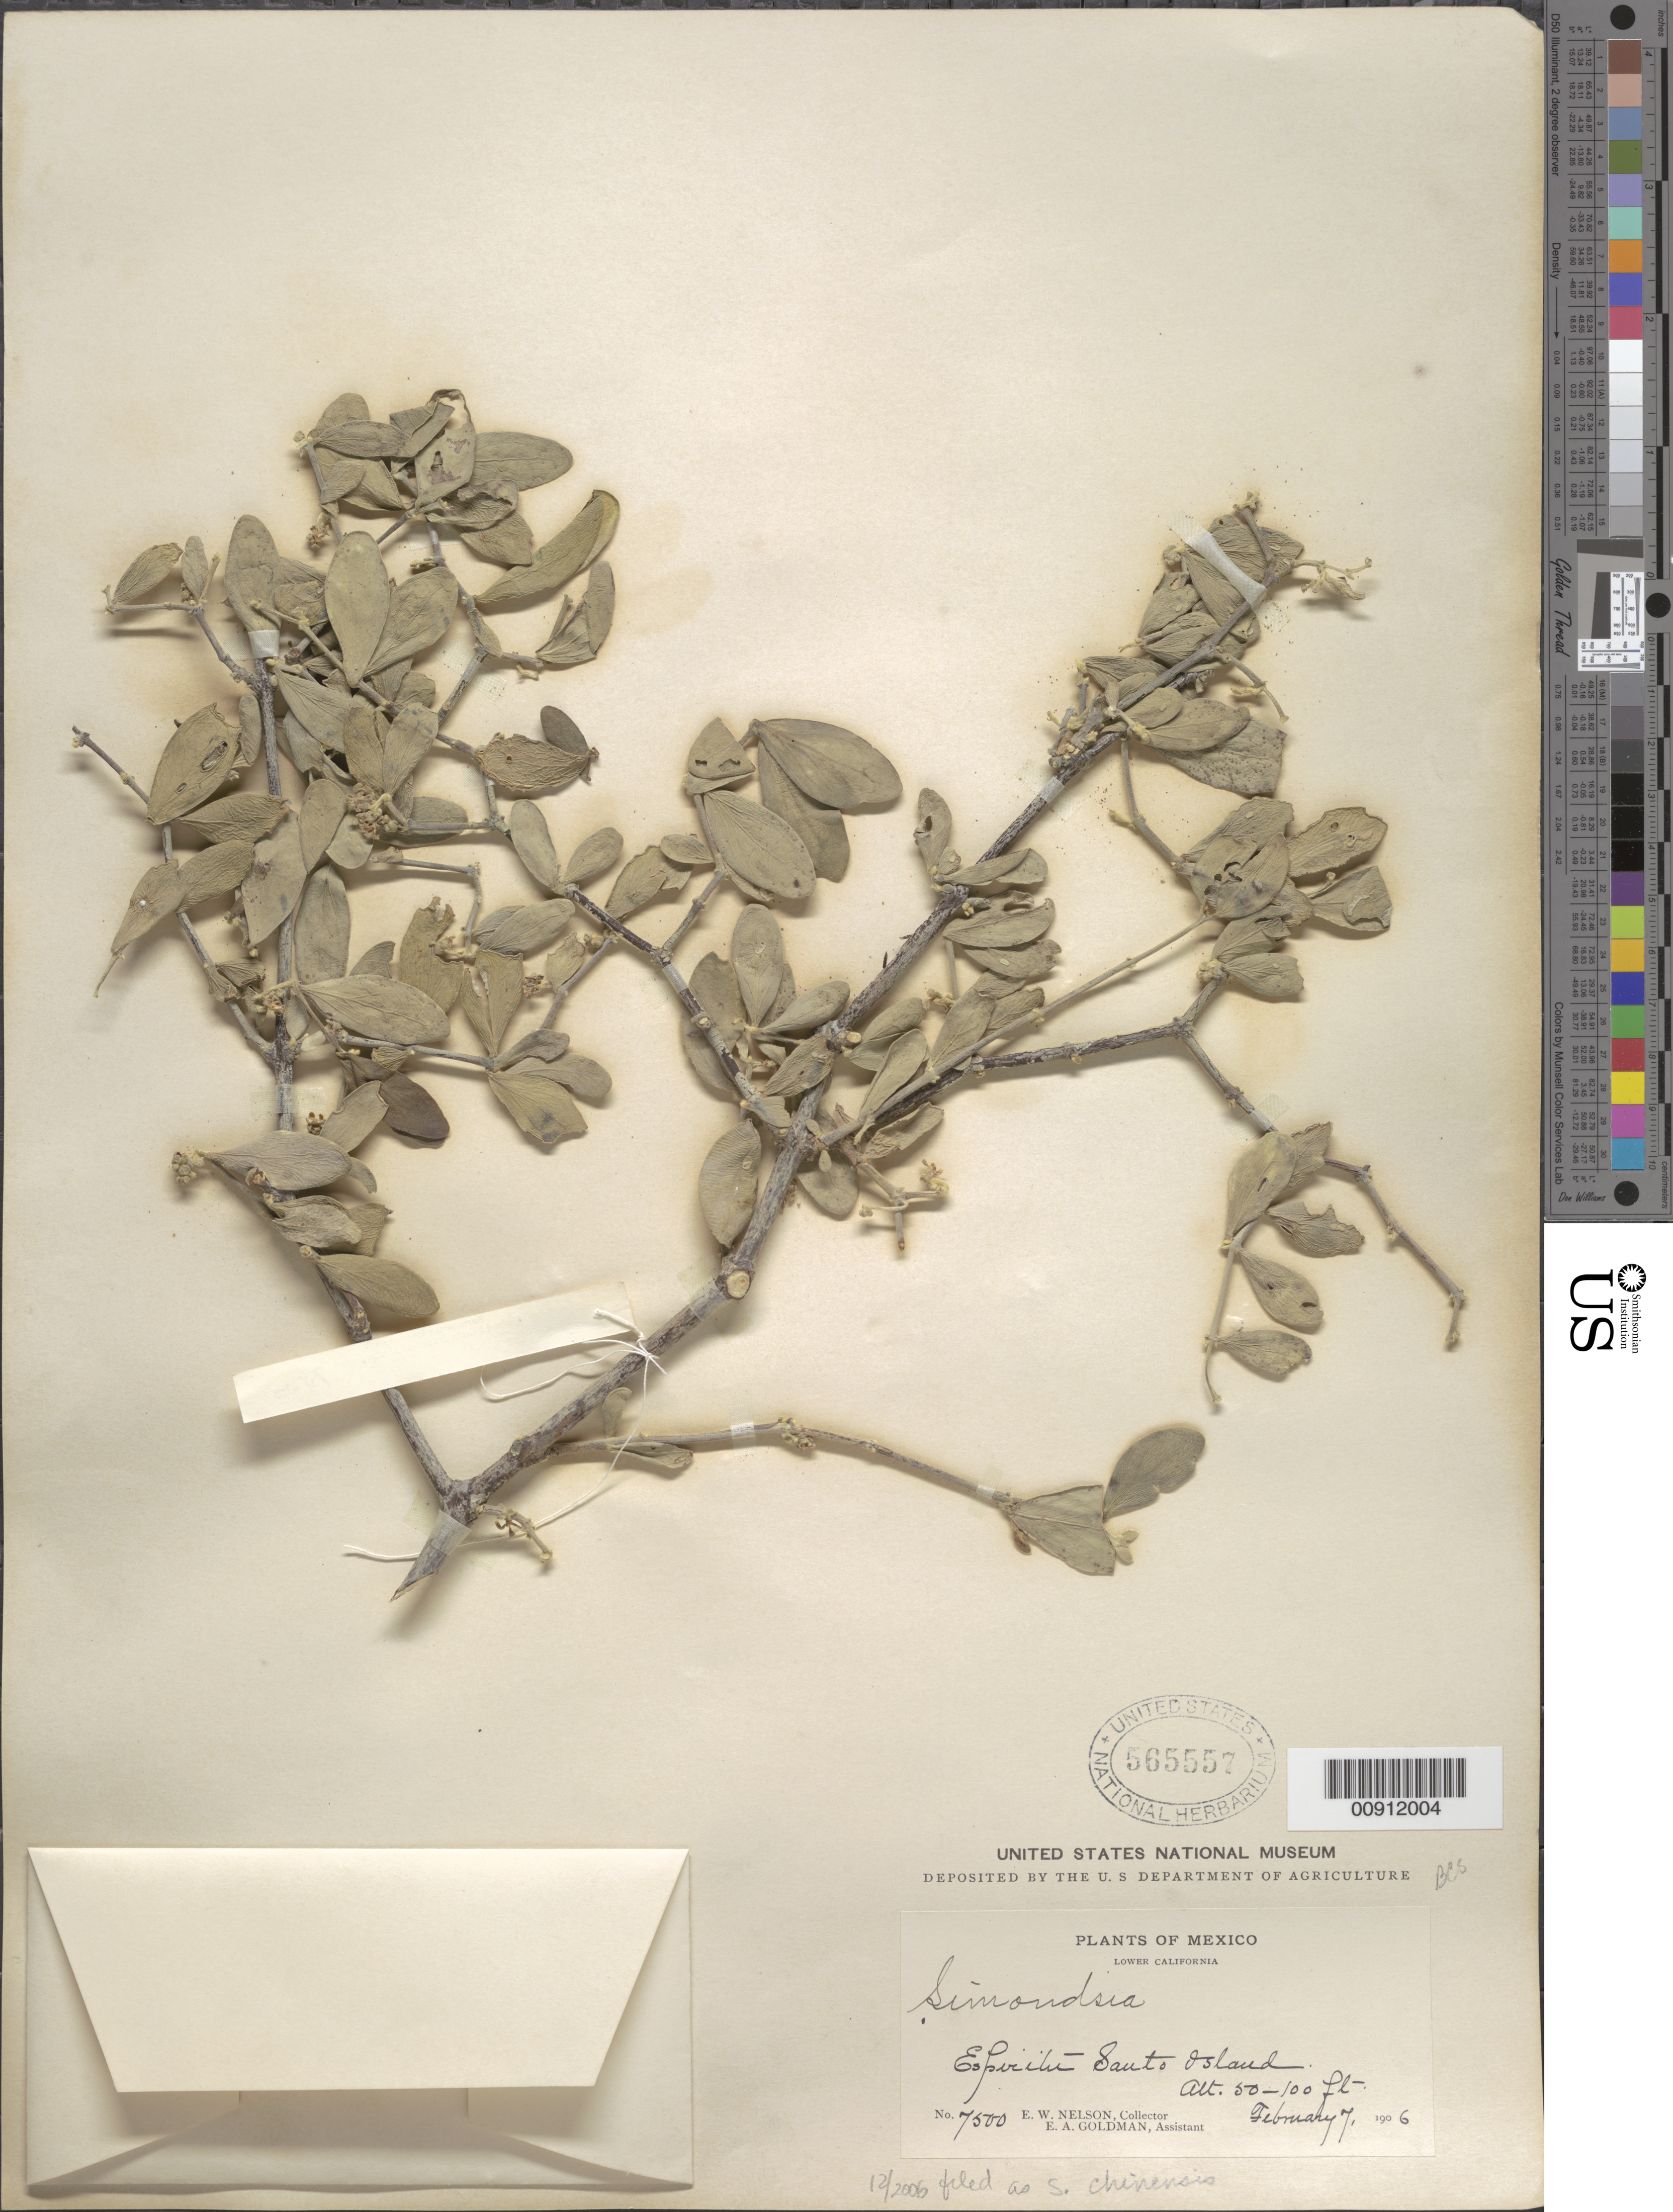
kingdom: Plantae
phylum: Tracheophyta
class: Magnoliopsida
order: Caryophyllales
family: Simmondsiaceae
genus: Simmondsia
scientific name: Simmondsia chinensis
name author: (Link) C.K. Schneid.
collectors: E. W. Nelson & E. A. Goldman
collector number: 7500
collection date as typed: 07 Feb 1906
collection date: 1906-02-07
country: Mexico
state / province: Baja California Sur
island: Espiritu Santo I.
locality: Espíritu Santo Island. Lower California.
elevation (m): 15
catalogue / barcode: US 565557